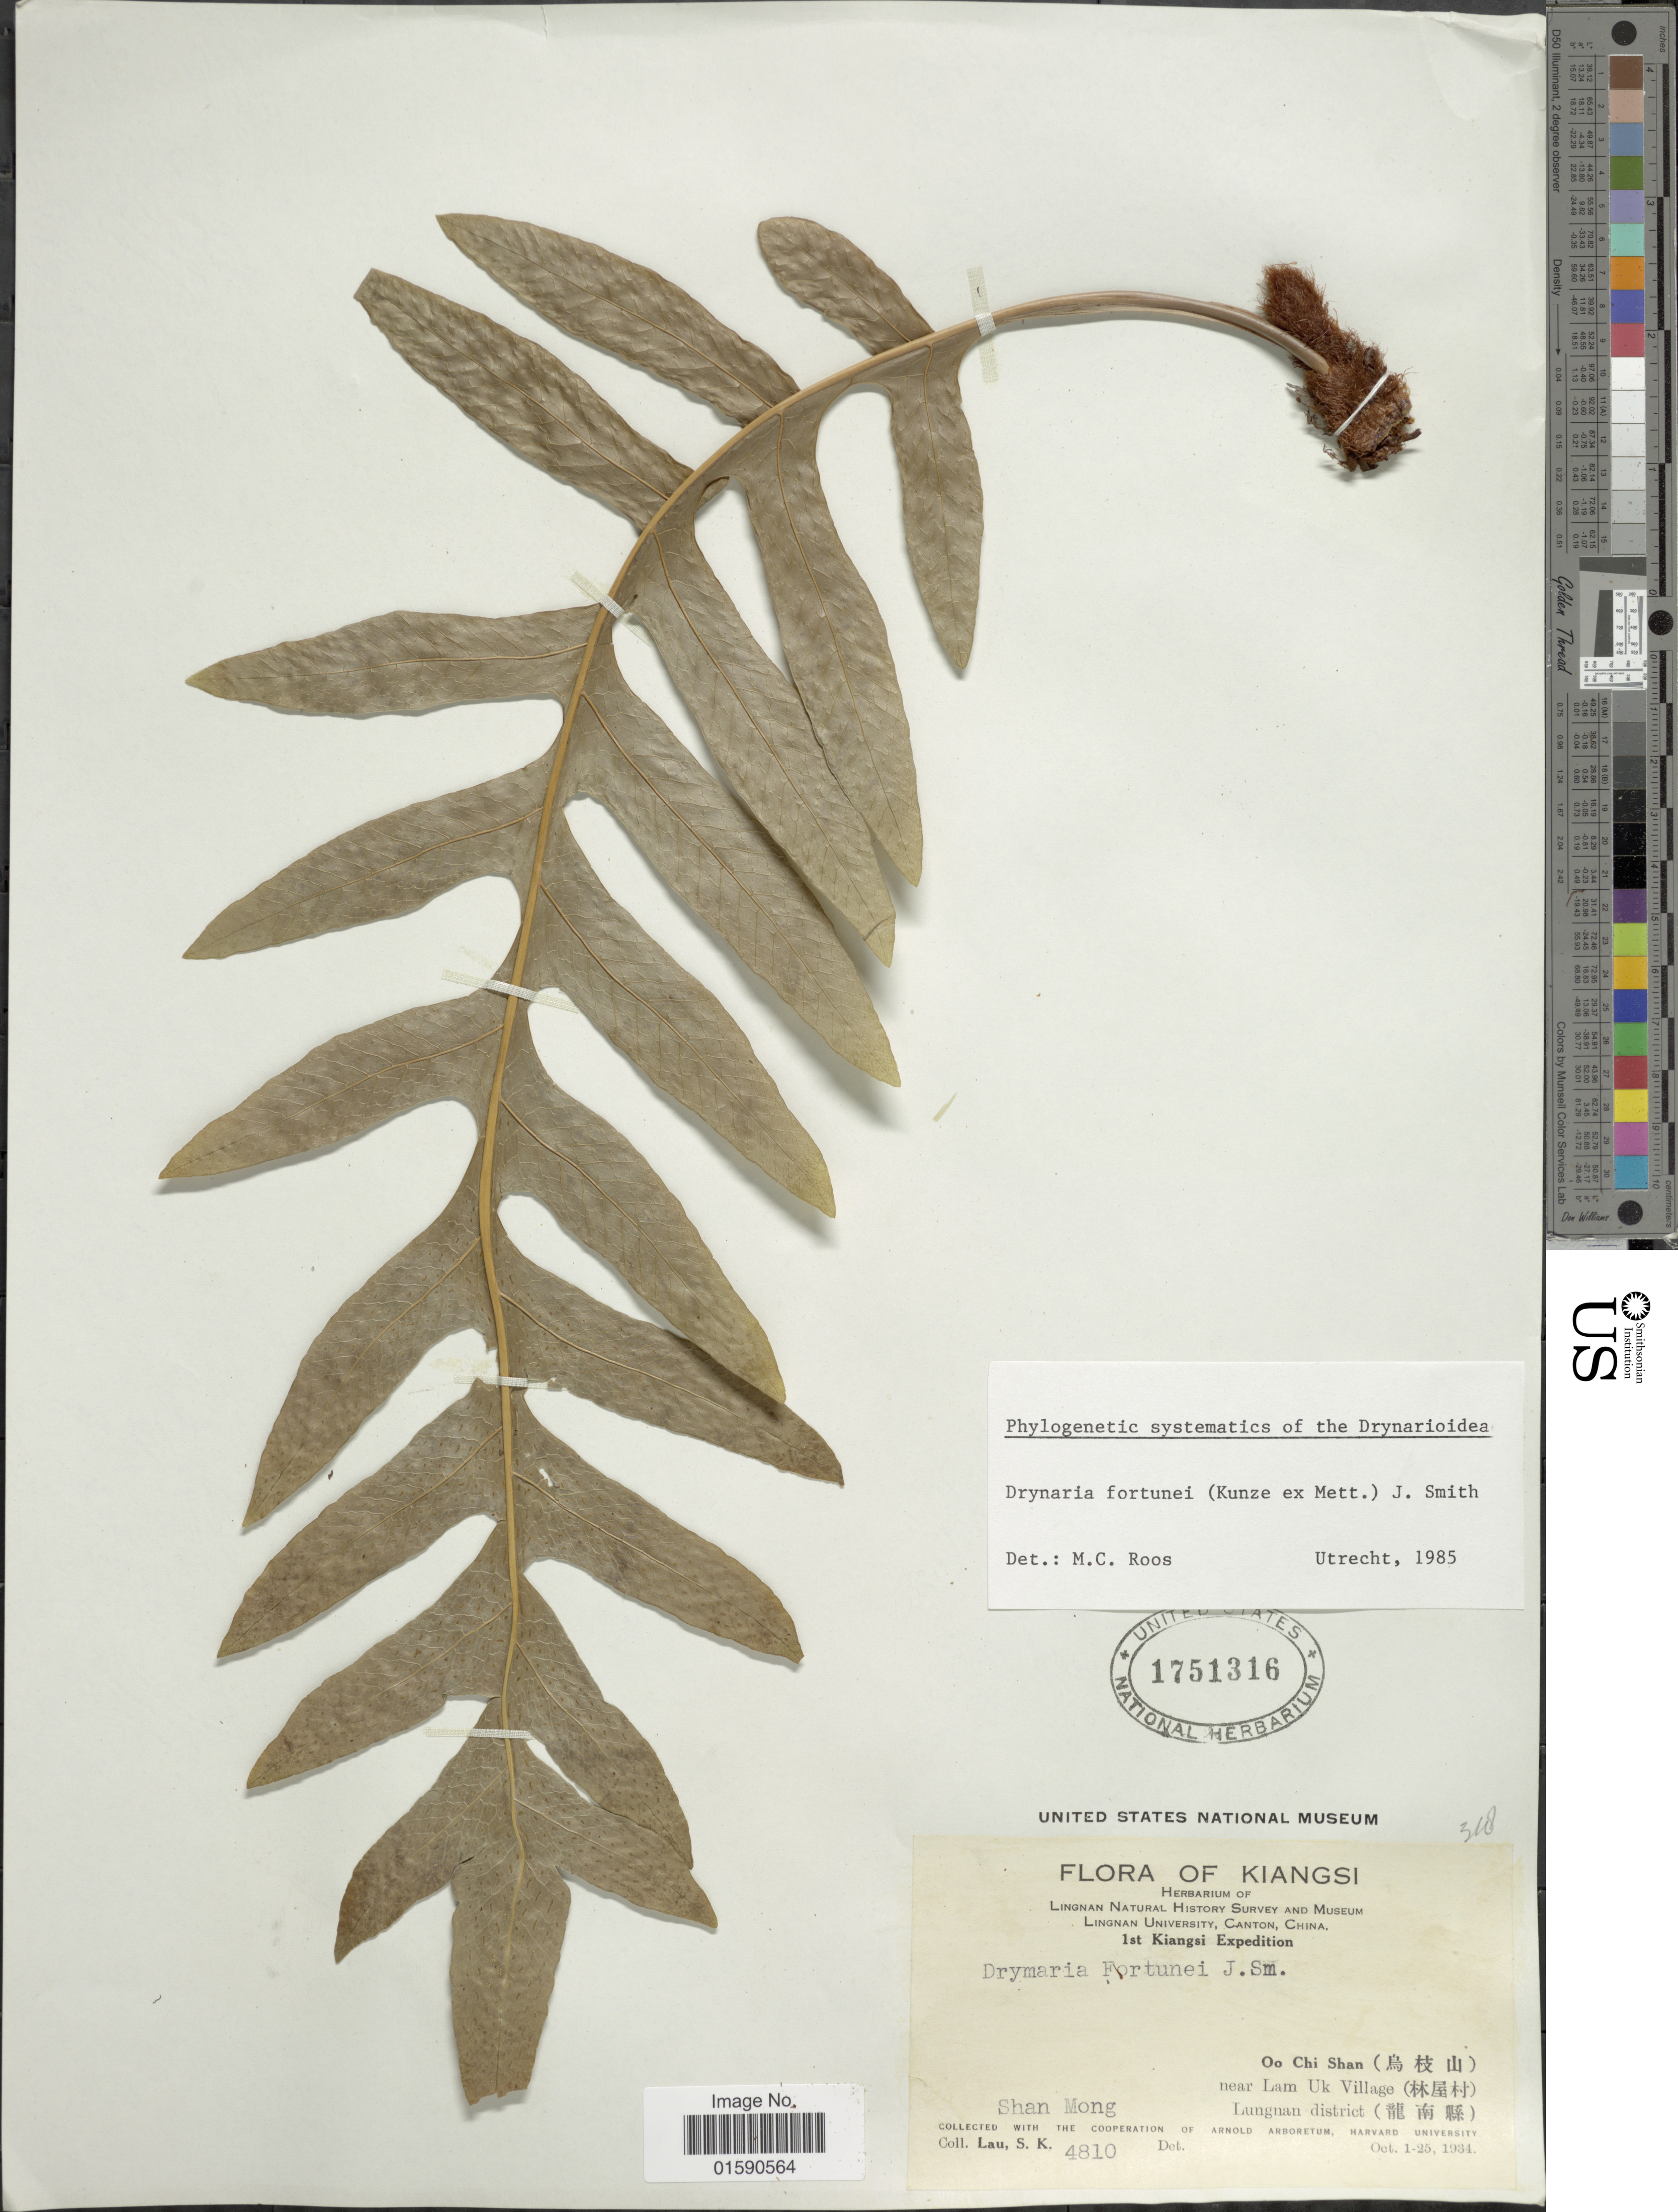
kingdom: Plantae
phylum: Tracheophyta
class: Polypodiopsida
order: Polypodiales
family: Polypodiaceae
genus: Drynaria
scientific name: Drynaria fortunei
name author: (Kunze ex Mett.) J. Sm.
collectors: S. K. Lau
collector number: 4810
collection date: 1934-10-01/1934-10-25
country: China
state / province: Jiangxi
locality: Kiangsi. Oo Chi Sang, near Lam Uk Village, Lunguan District Shan Mong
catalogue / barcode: US 1751316